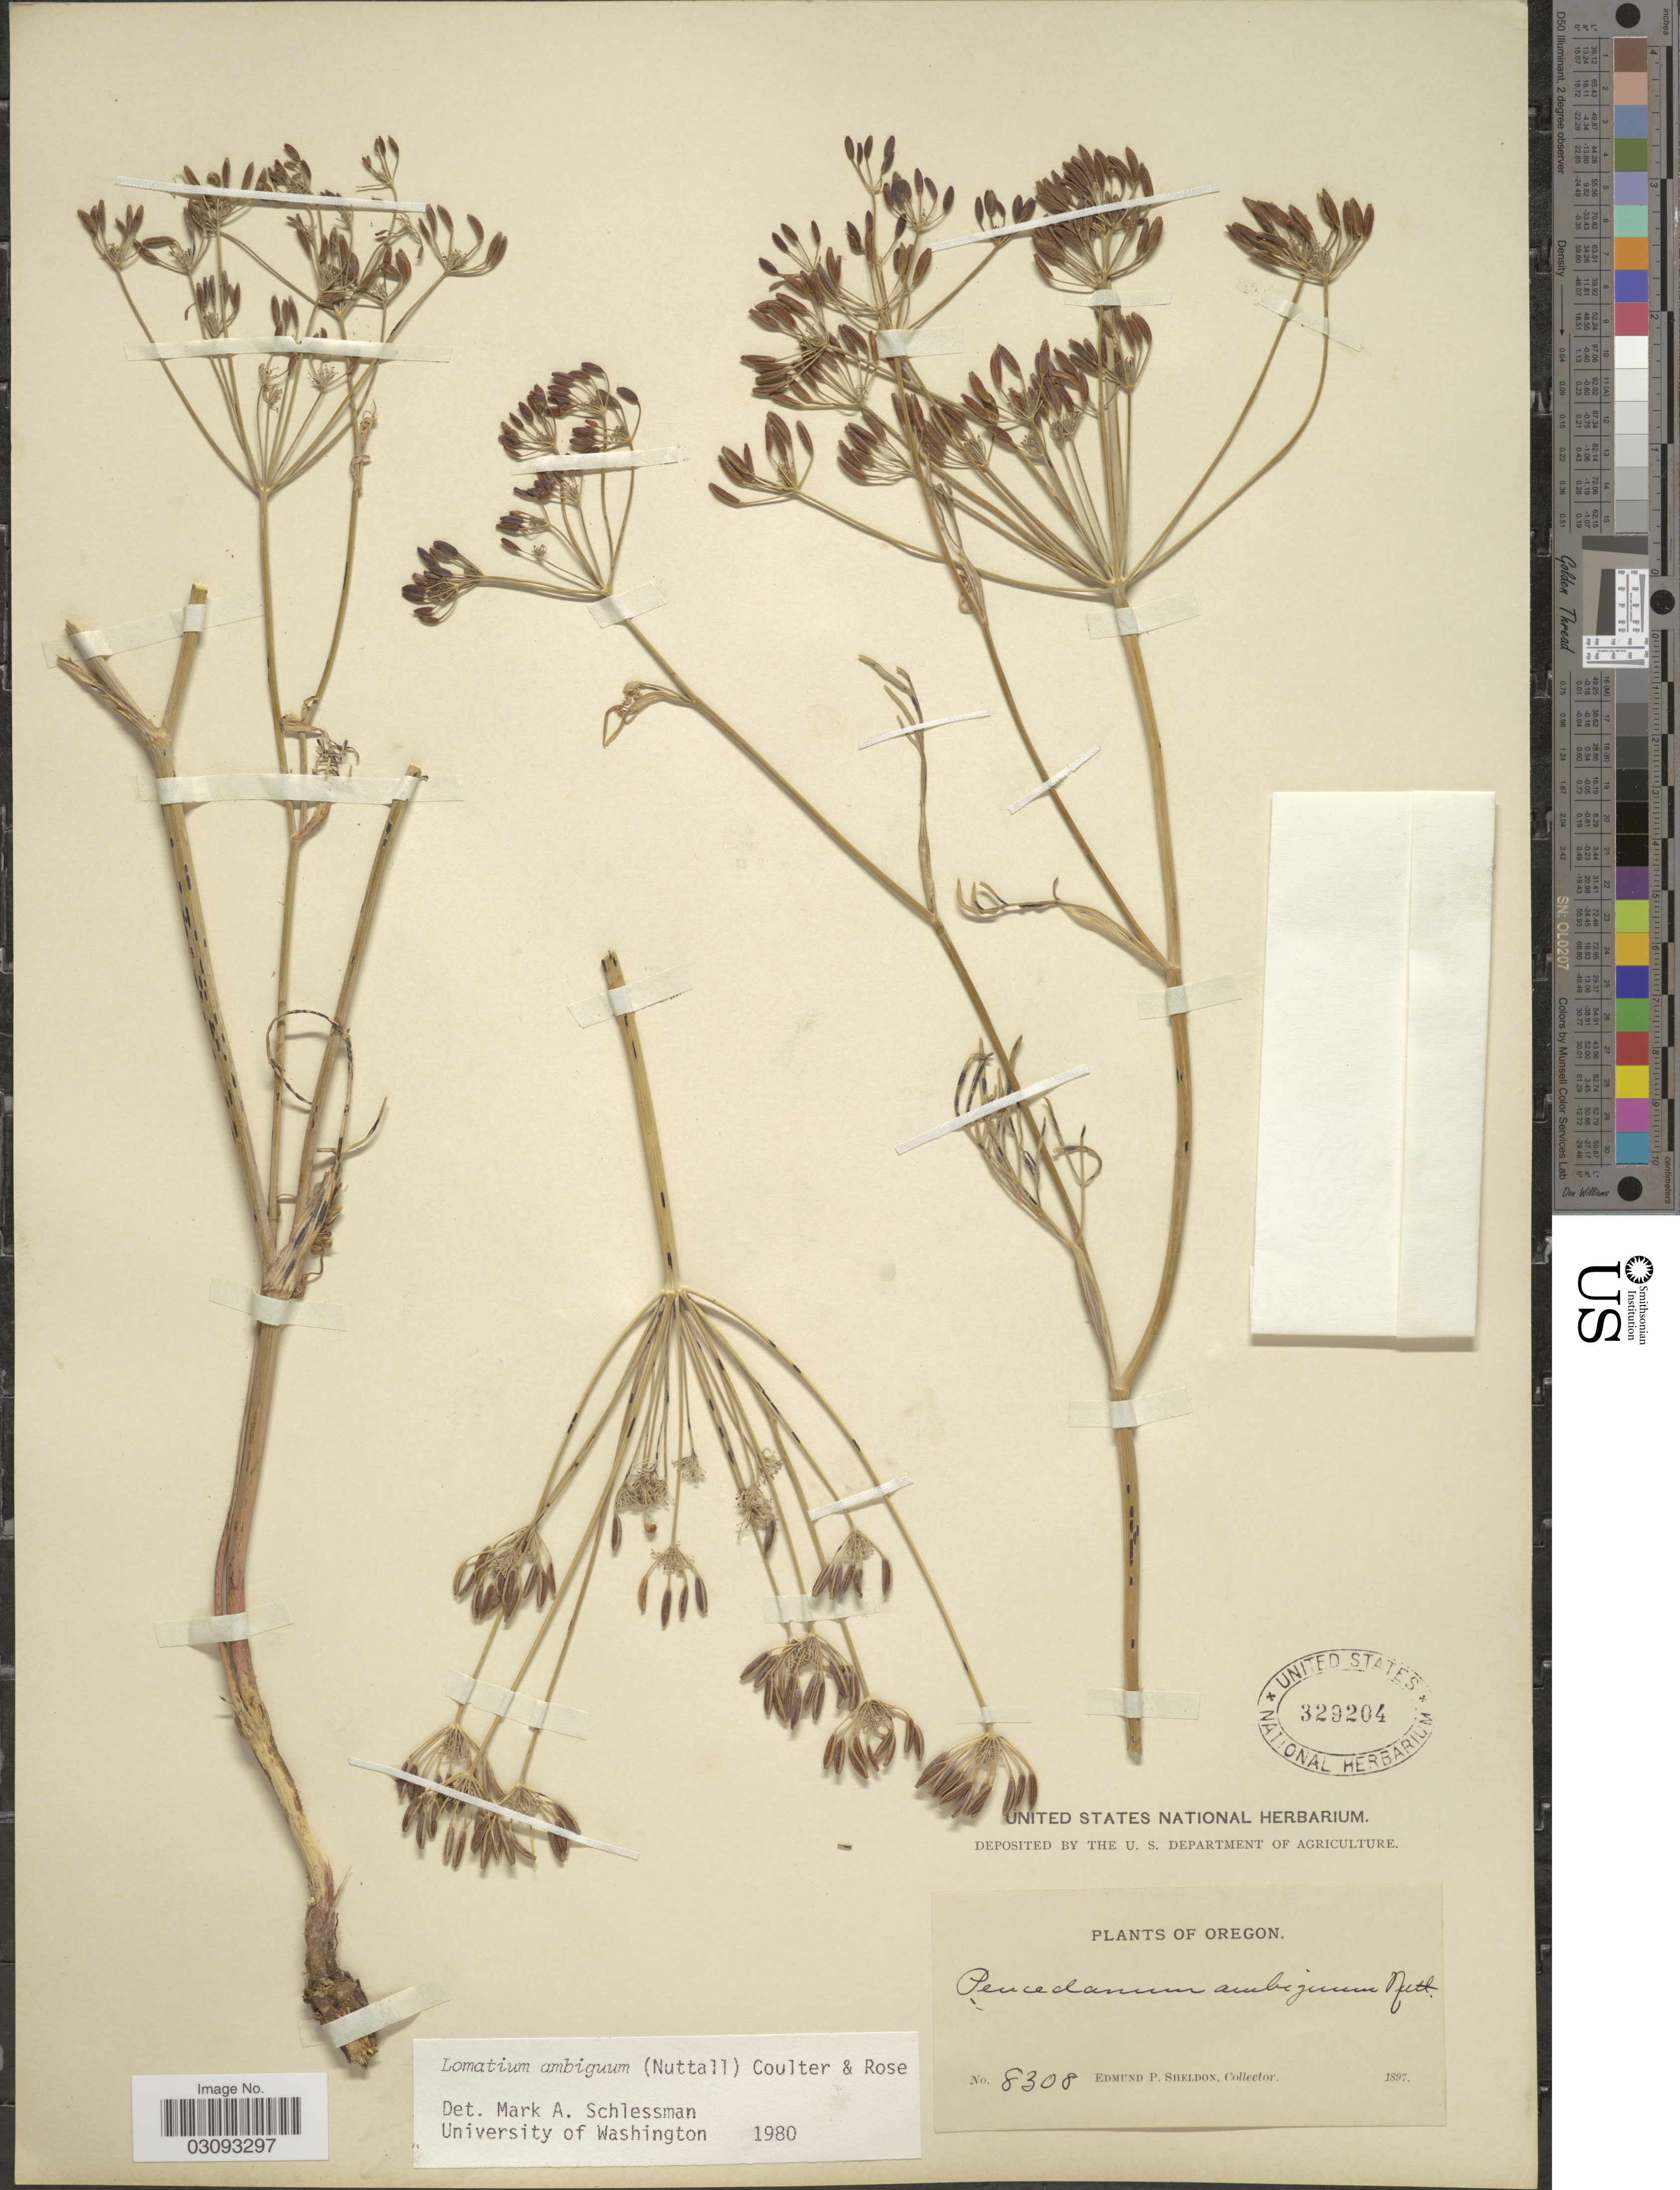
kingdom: Plantae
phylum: Tracheophyta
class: Magnoliopsida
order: Apiales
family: Apiaceae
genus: Lomatium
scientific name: Lomatium ambiguum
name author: (Nutt.) Coult. & Rose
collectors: E. P. Sheldon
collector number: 8308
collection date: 1897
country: United States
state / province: Oregon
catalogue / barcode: US 329204